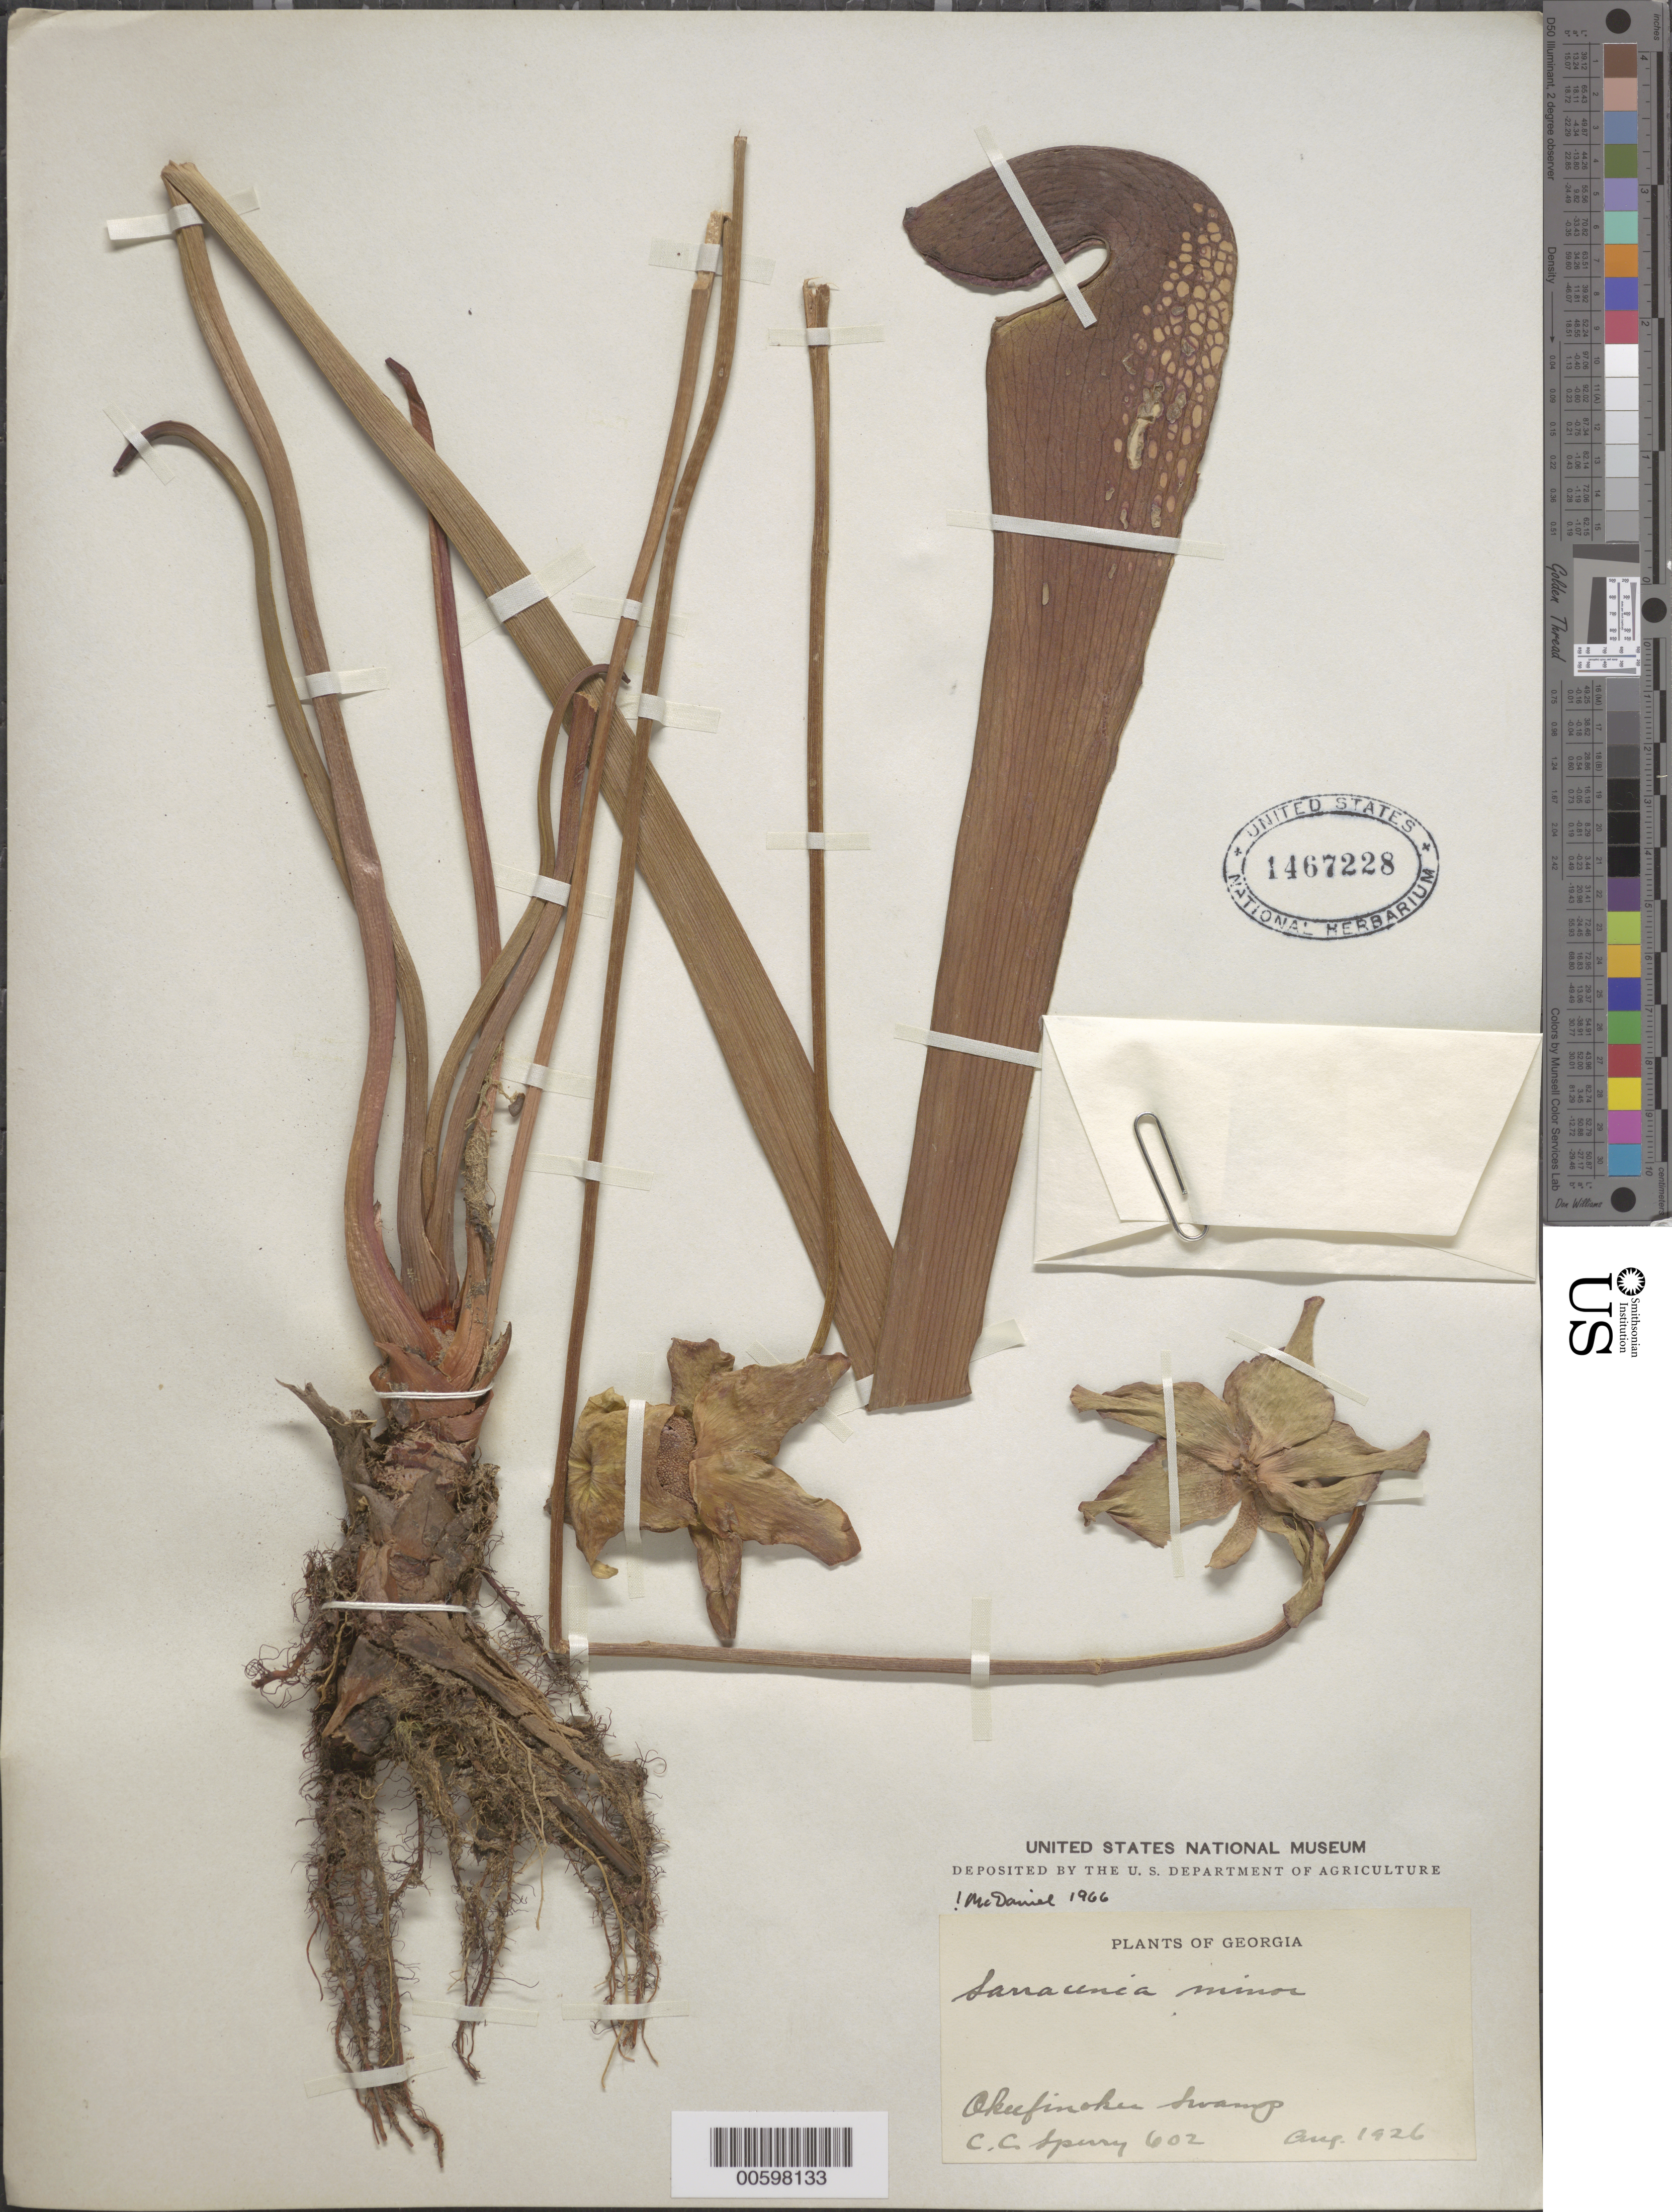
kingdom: Plantae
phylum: Tracheophyta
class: Magnoliopsida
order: Ericales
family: Sarraceniaceae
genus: Sarracenia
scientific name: Sarracenia leucophylla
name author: Raf.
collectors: C. C. Sperry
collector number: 602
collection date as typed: Aug 1926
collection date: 1926-08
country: United States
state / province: Georgia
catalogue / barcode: US 1467228